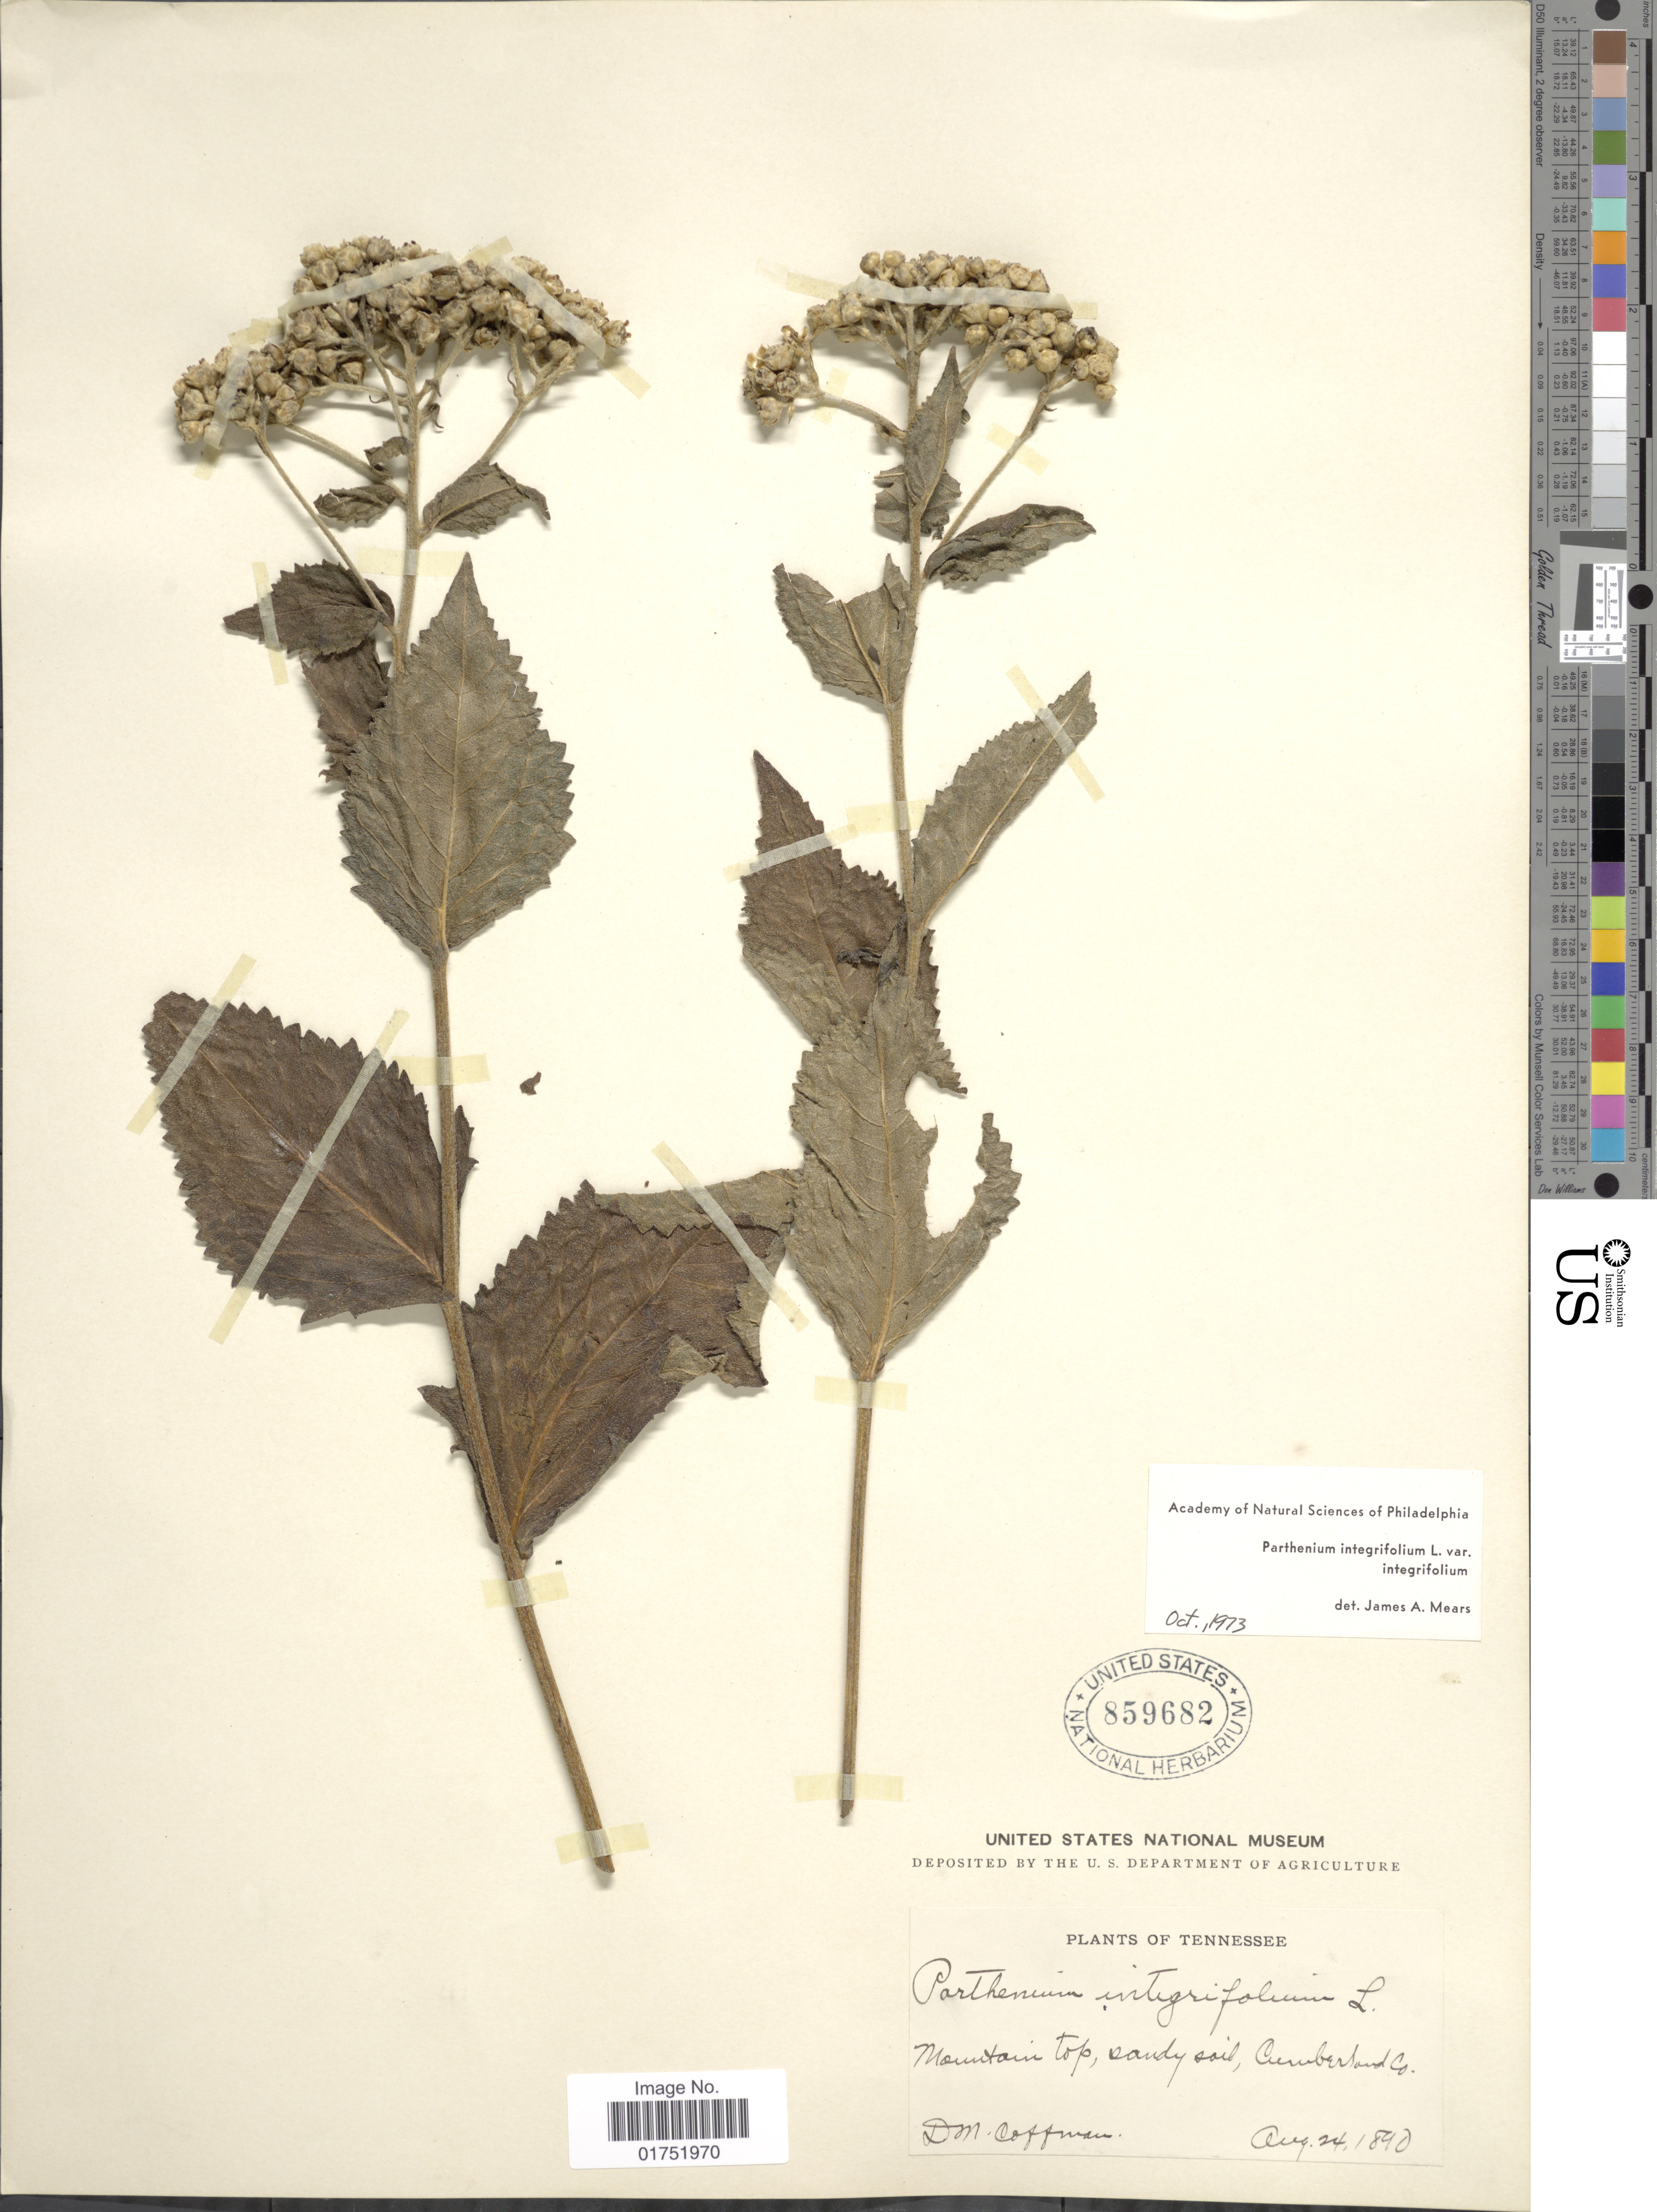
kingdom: Plantae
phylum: Tracheophyta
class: Magnoliopsida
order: Asterales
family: Asteraceae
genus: Parthenium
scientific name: Parthenium integrifolium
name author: L.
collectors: D. M. Coffman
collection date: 1890-08-24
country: United States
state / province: Tennessee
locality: Mountain Top, Cumberland Co.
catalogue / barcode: US 859682